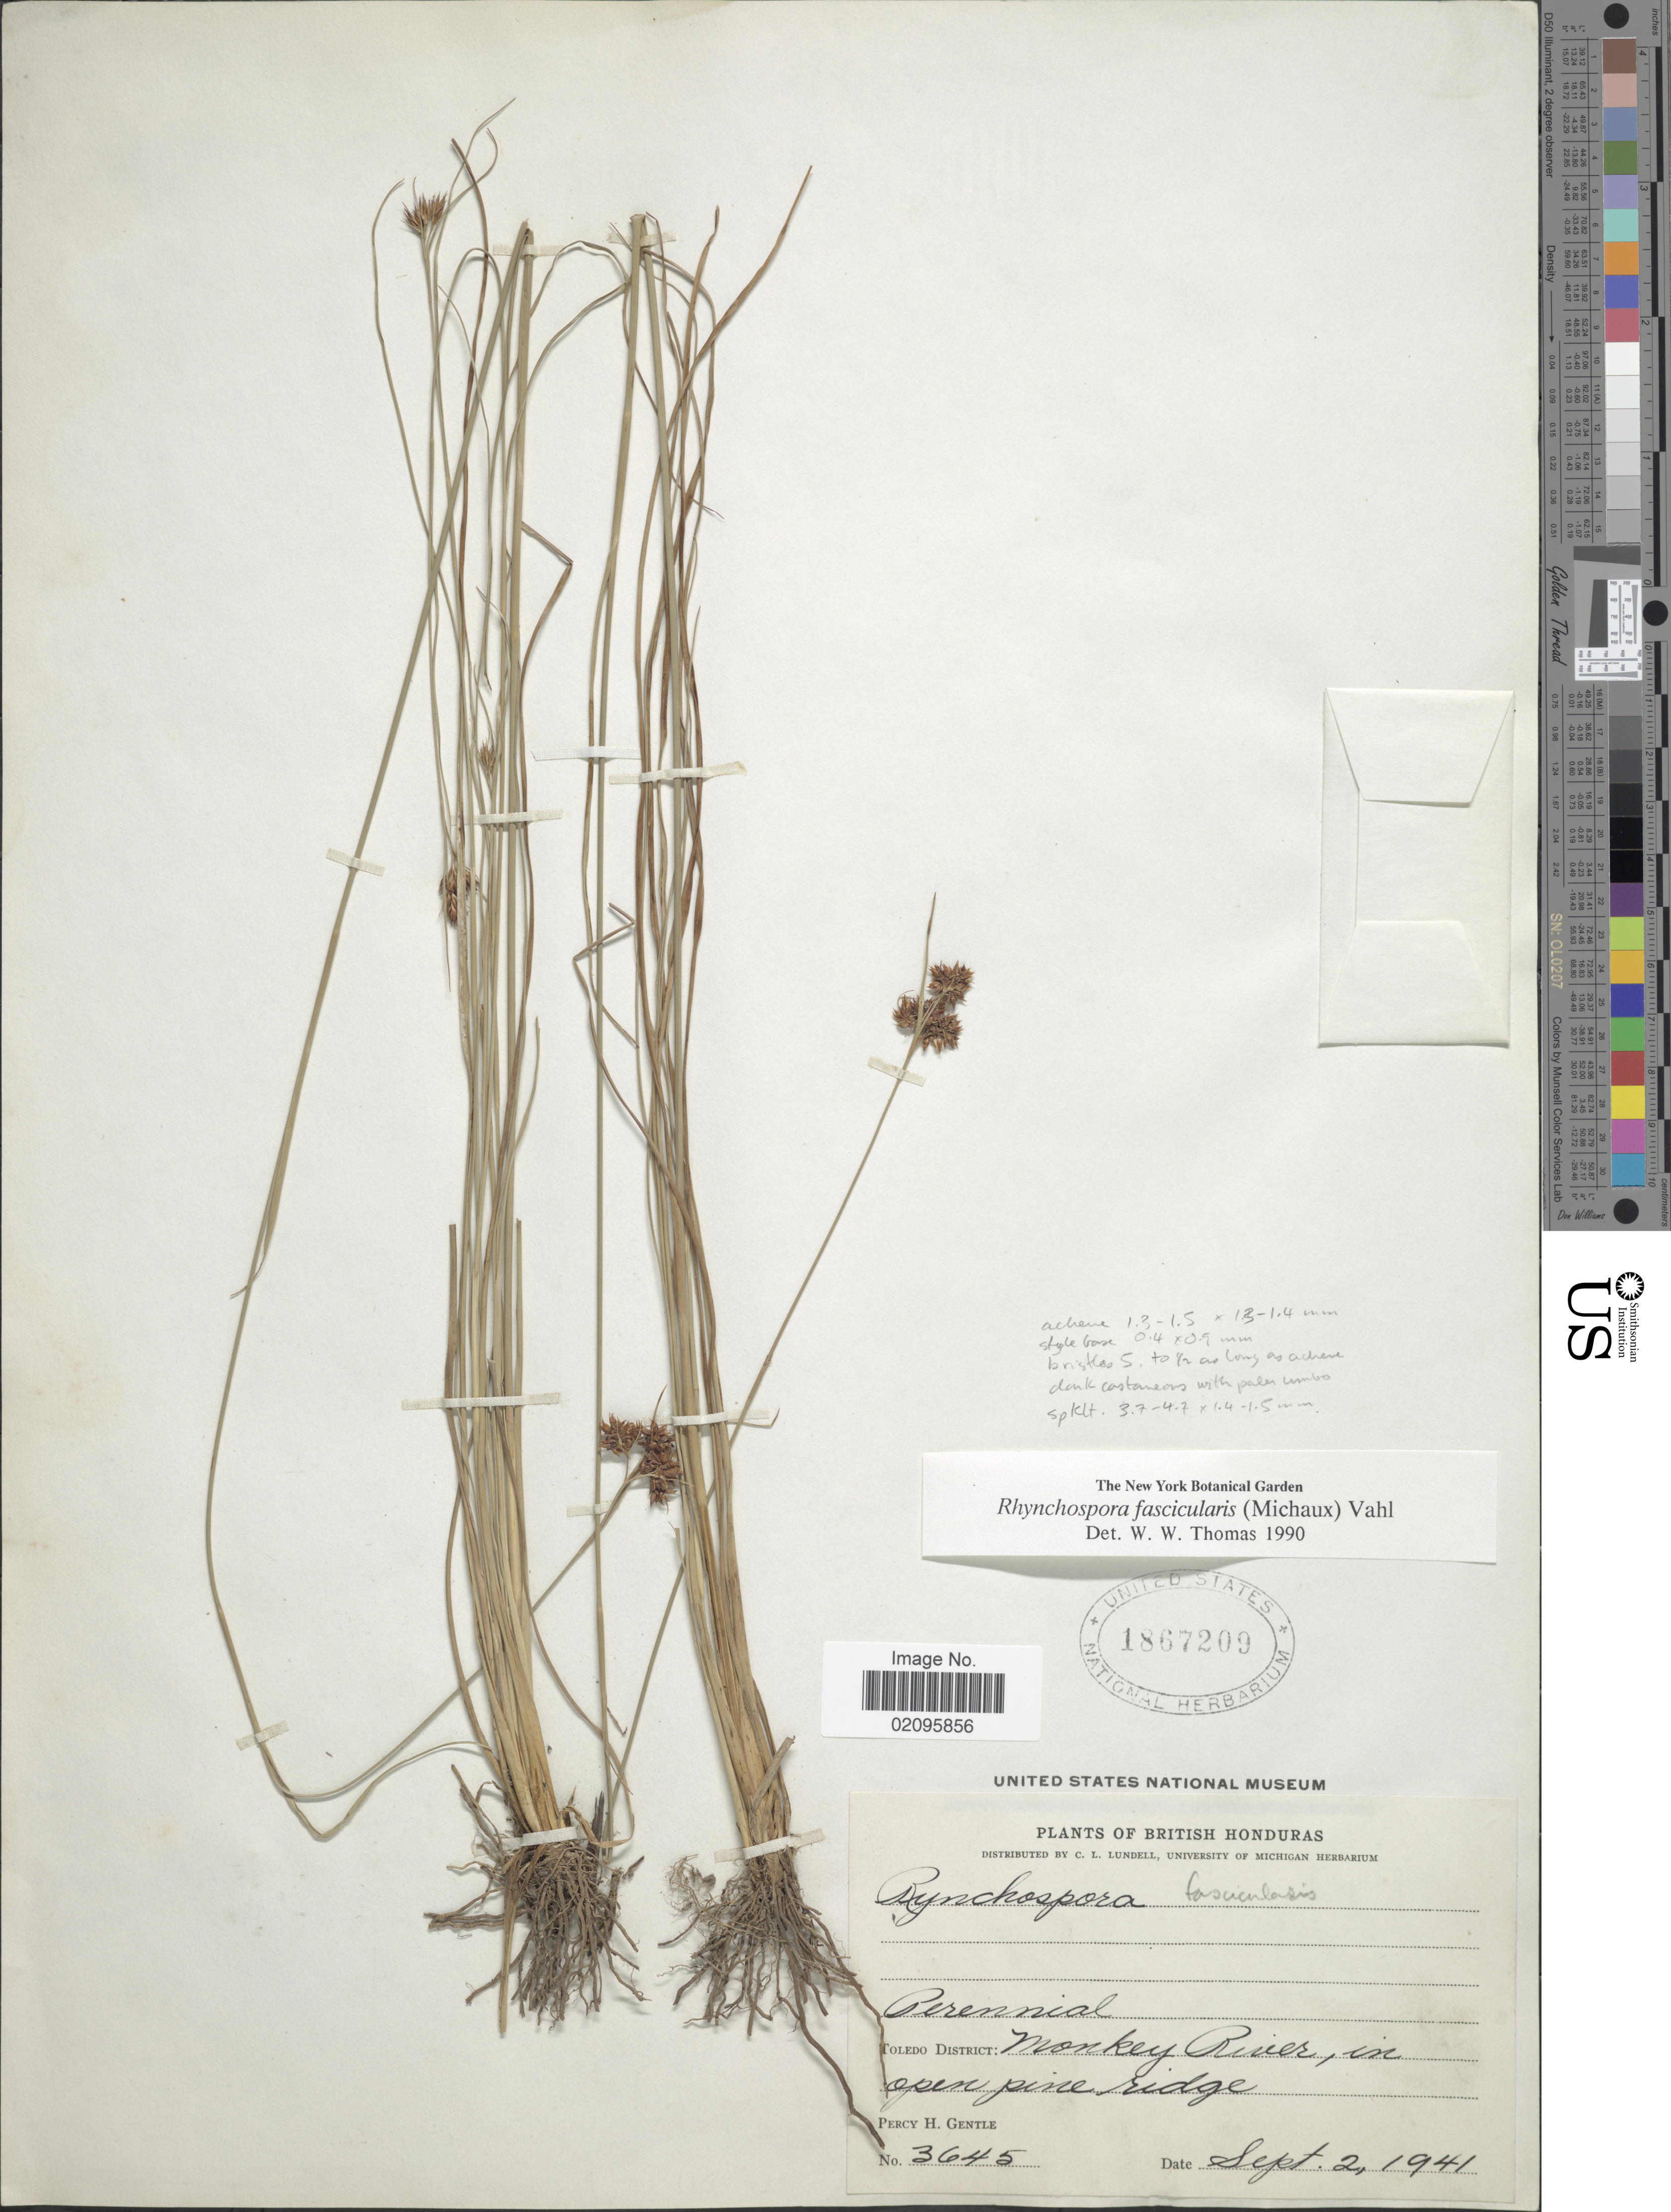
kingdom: Plantae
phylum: Tracheophyta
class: Liliopsida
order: Poales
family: Cyperaceae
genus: Rhynchospora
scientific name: Rhynchospora fascicularis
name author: (Michx.) Vahl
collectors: P. H. Gentle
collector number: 3645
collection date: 1941-09-02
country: Belize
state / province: Toledo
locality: British Honduras, Monkey River, in open pine ridge.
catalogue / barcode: US 1867209